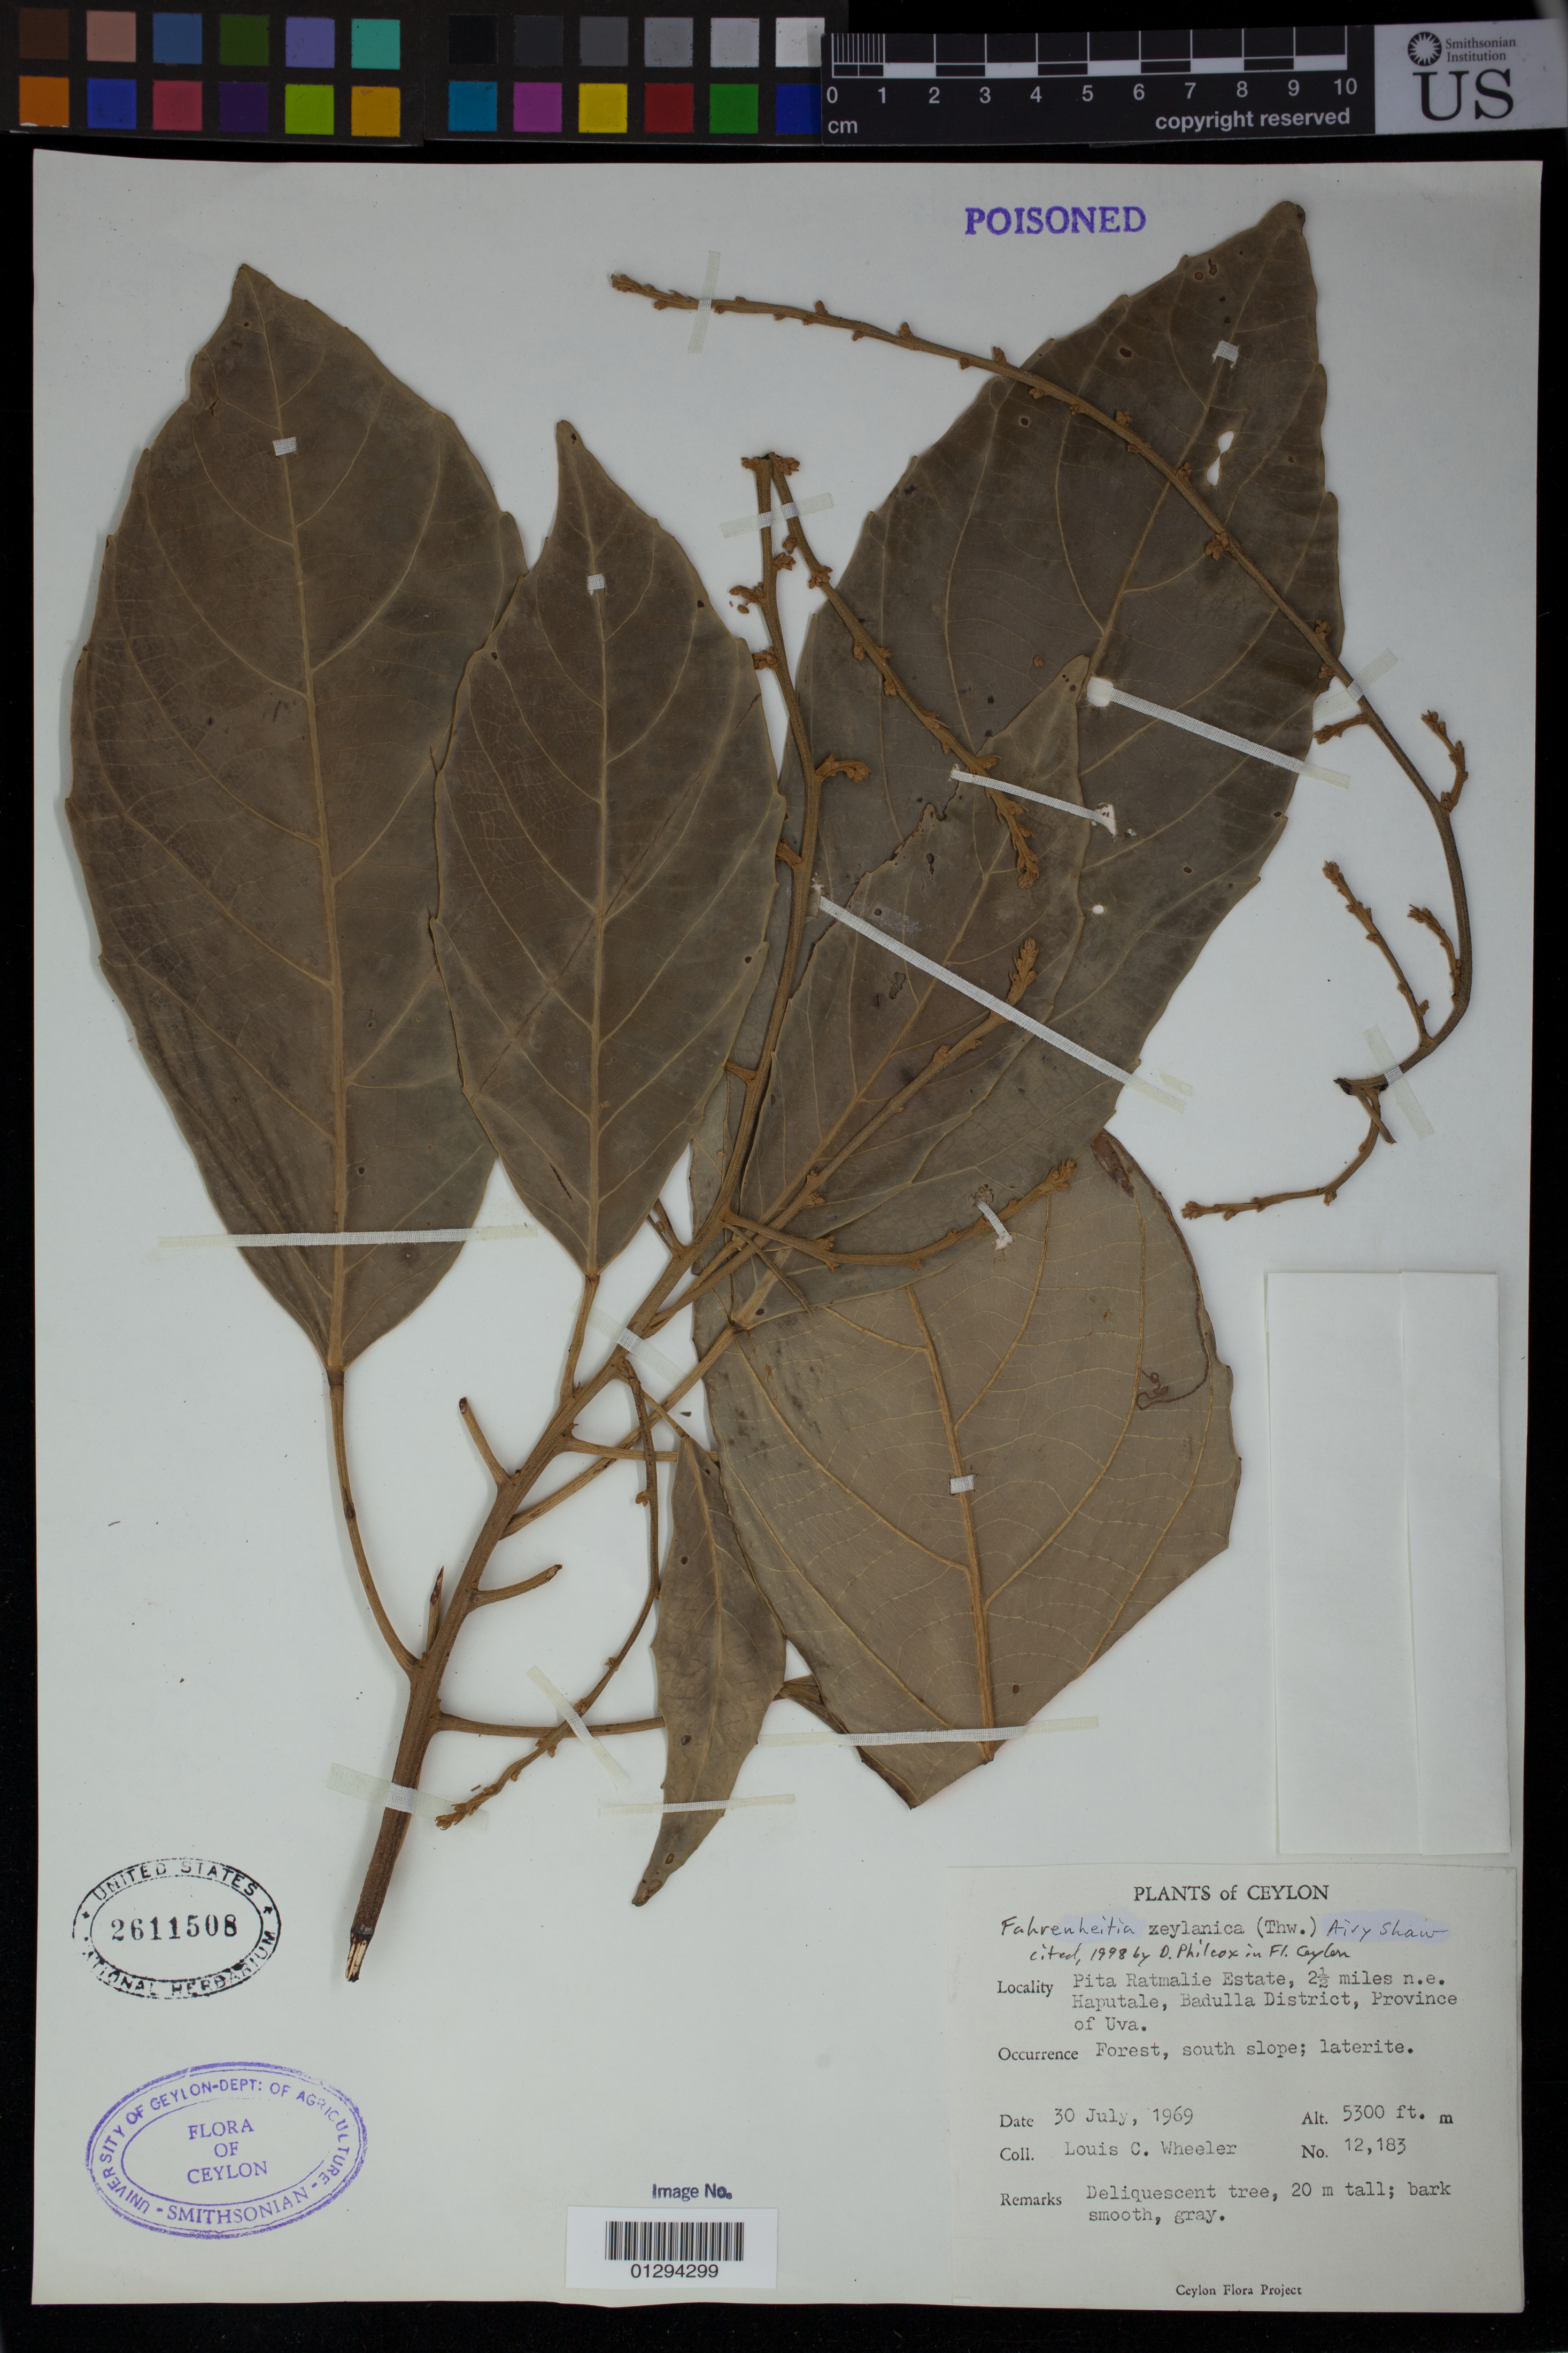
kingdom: Plantae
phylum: Tracheophyta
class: Magnoliopsida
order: Malpighiales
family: Euphorbiaceae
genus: Fahrenheitia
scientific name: Fahrenheitia zeylanica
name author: (Thwaites) Airy Shaw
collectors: L. C. Wheeler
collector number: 12183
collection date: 1969-07-30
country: Sri Lanka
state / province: Uva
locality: Pita Ratmalie Estate, 2.5 miles n.e. Haputale, Badulla District.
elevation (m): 1615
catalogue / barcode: US 2611508